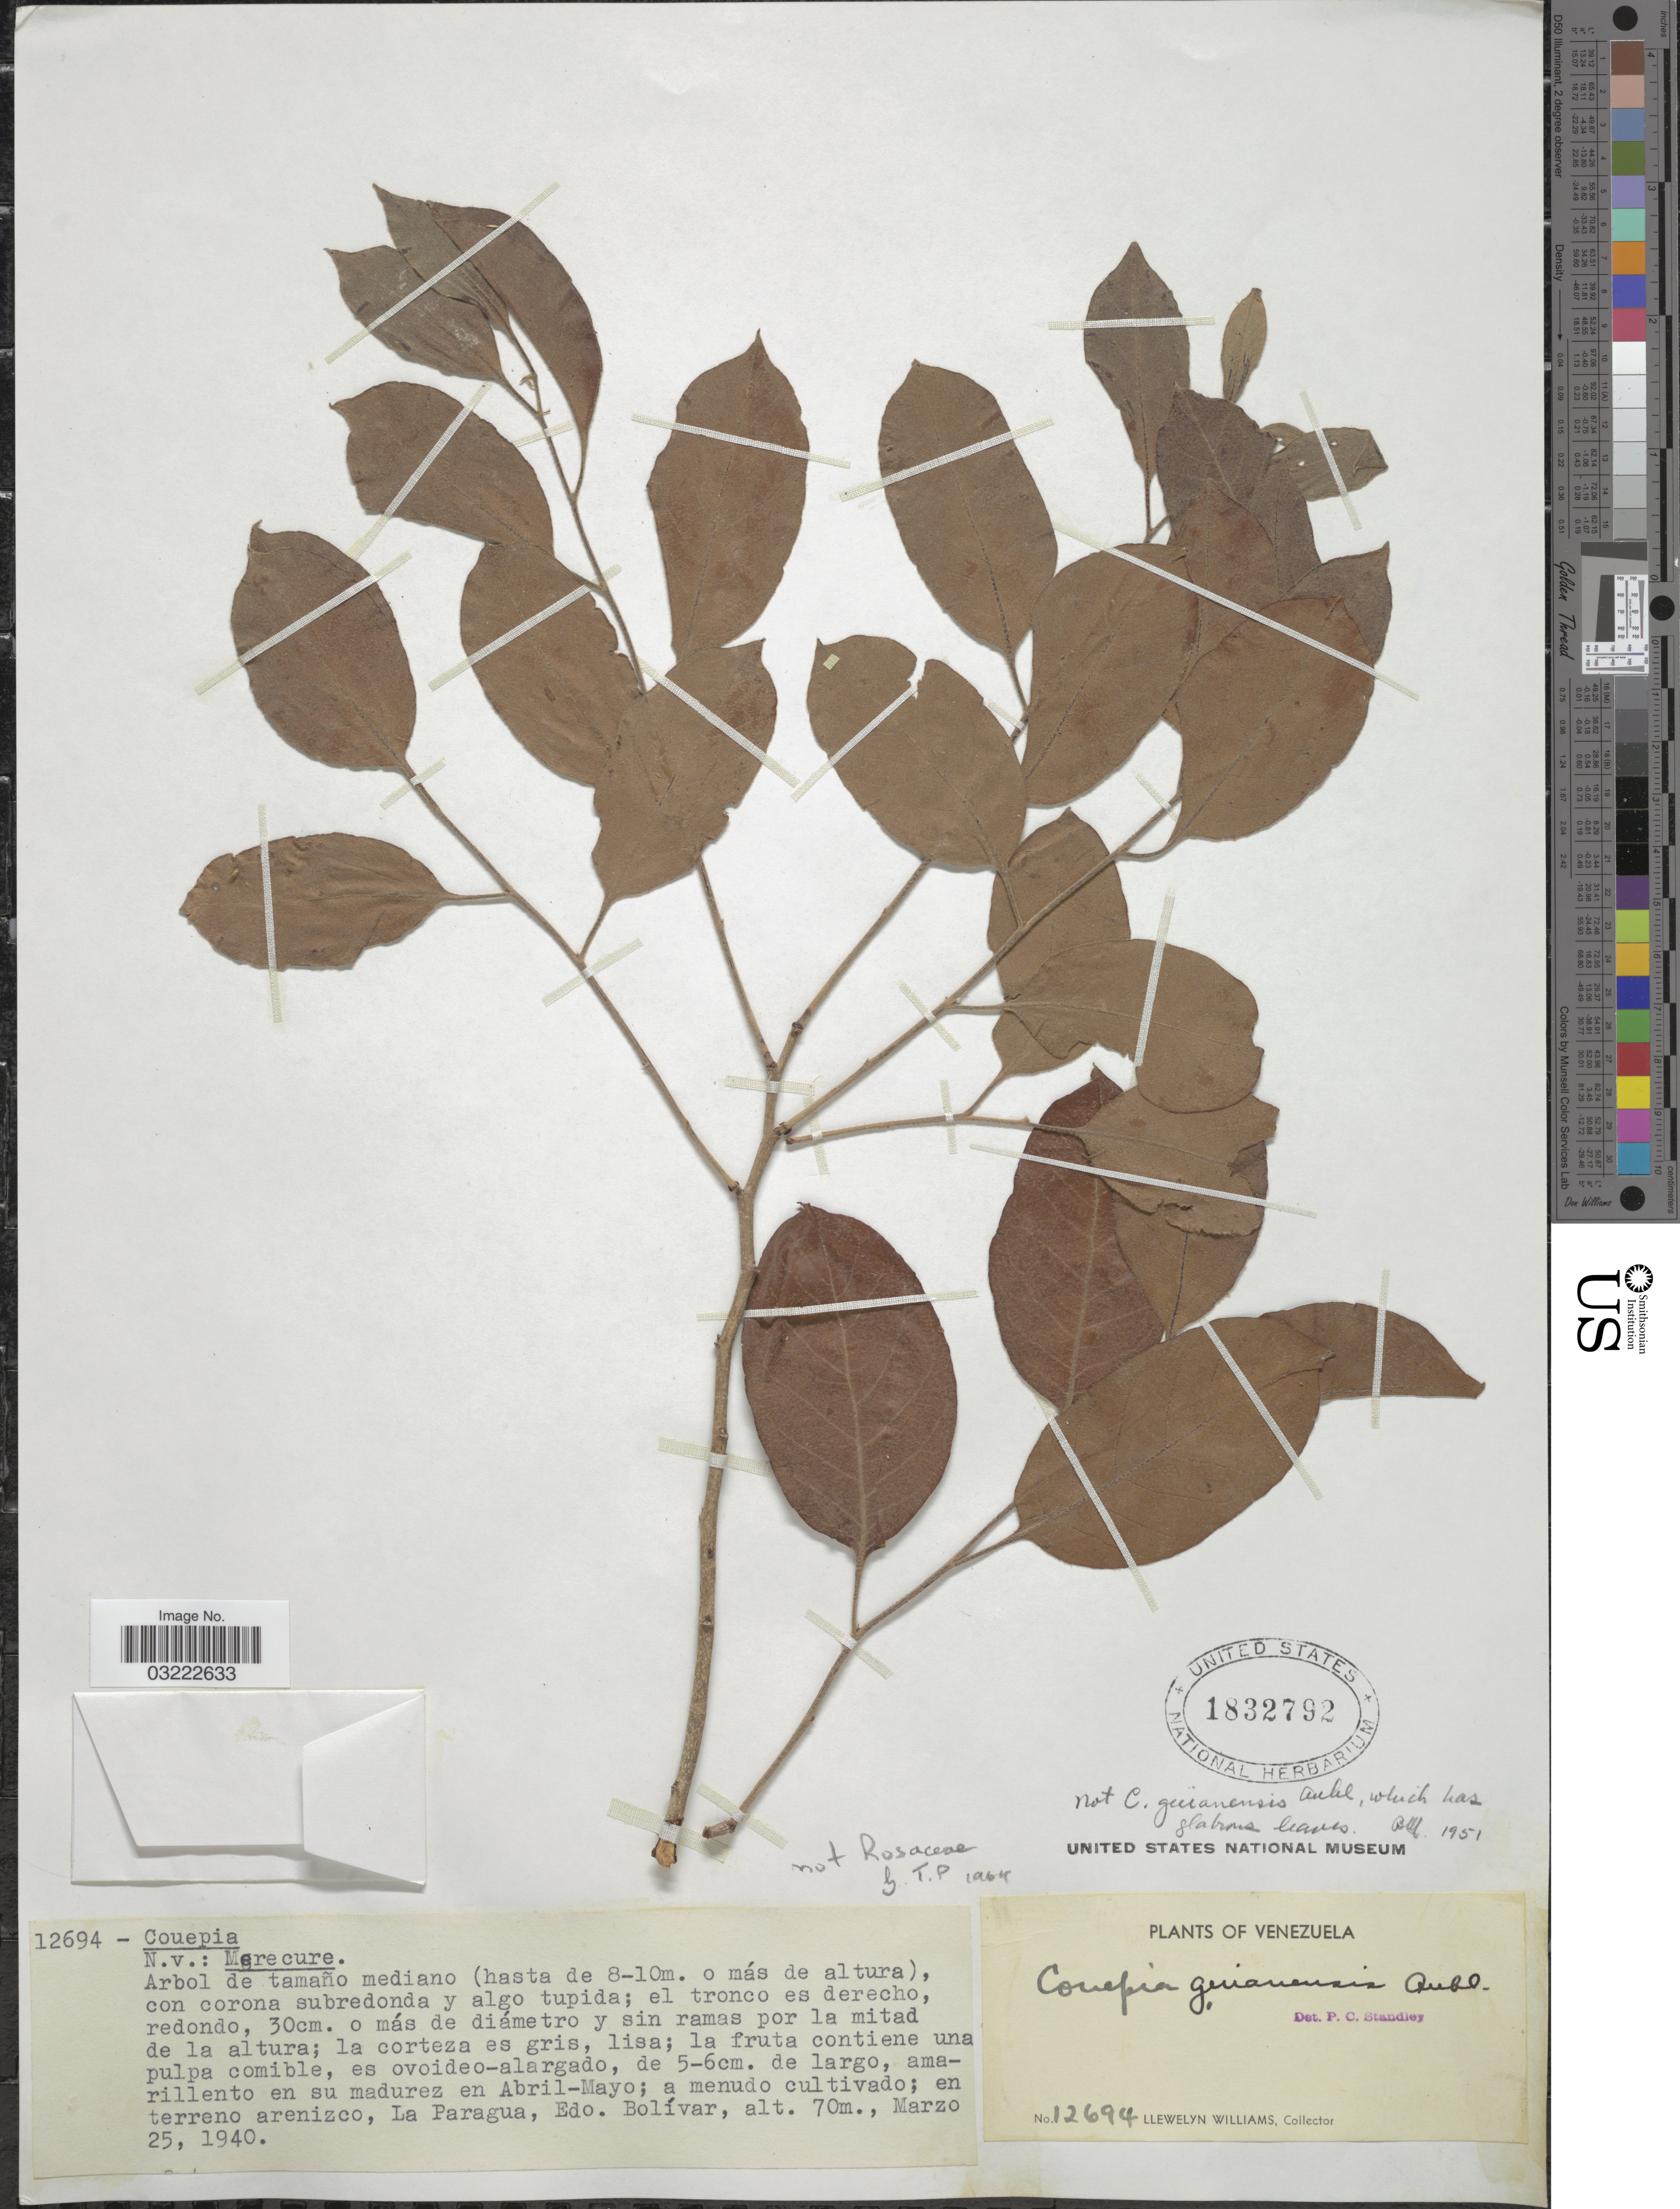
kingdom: Plantae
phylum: Tracheophyta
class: Magnoliopsida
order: Malpighiales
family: Chrysobalanaceae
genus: Moquilea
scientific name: Moquilea pyrifolia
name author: (Griseb.) R.O. Williams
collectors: Ll. Williams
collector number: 12694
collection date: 1940-03-25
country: Venezuela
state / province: Bolivar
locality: La Paragua.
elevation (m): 70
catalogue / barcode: US 1832792